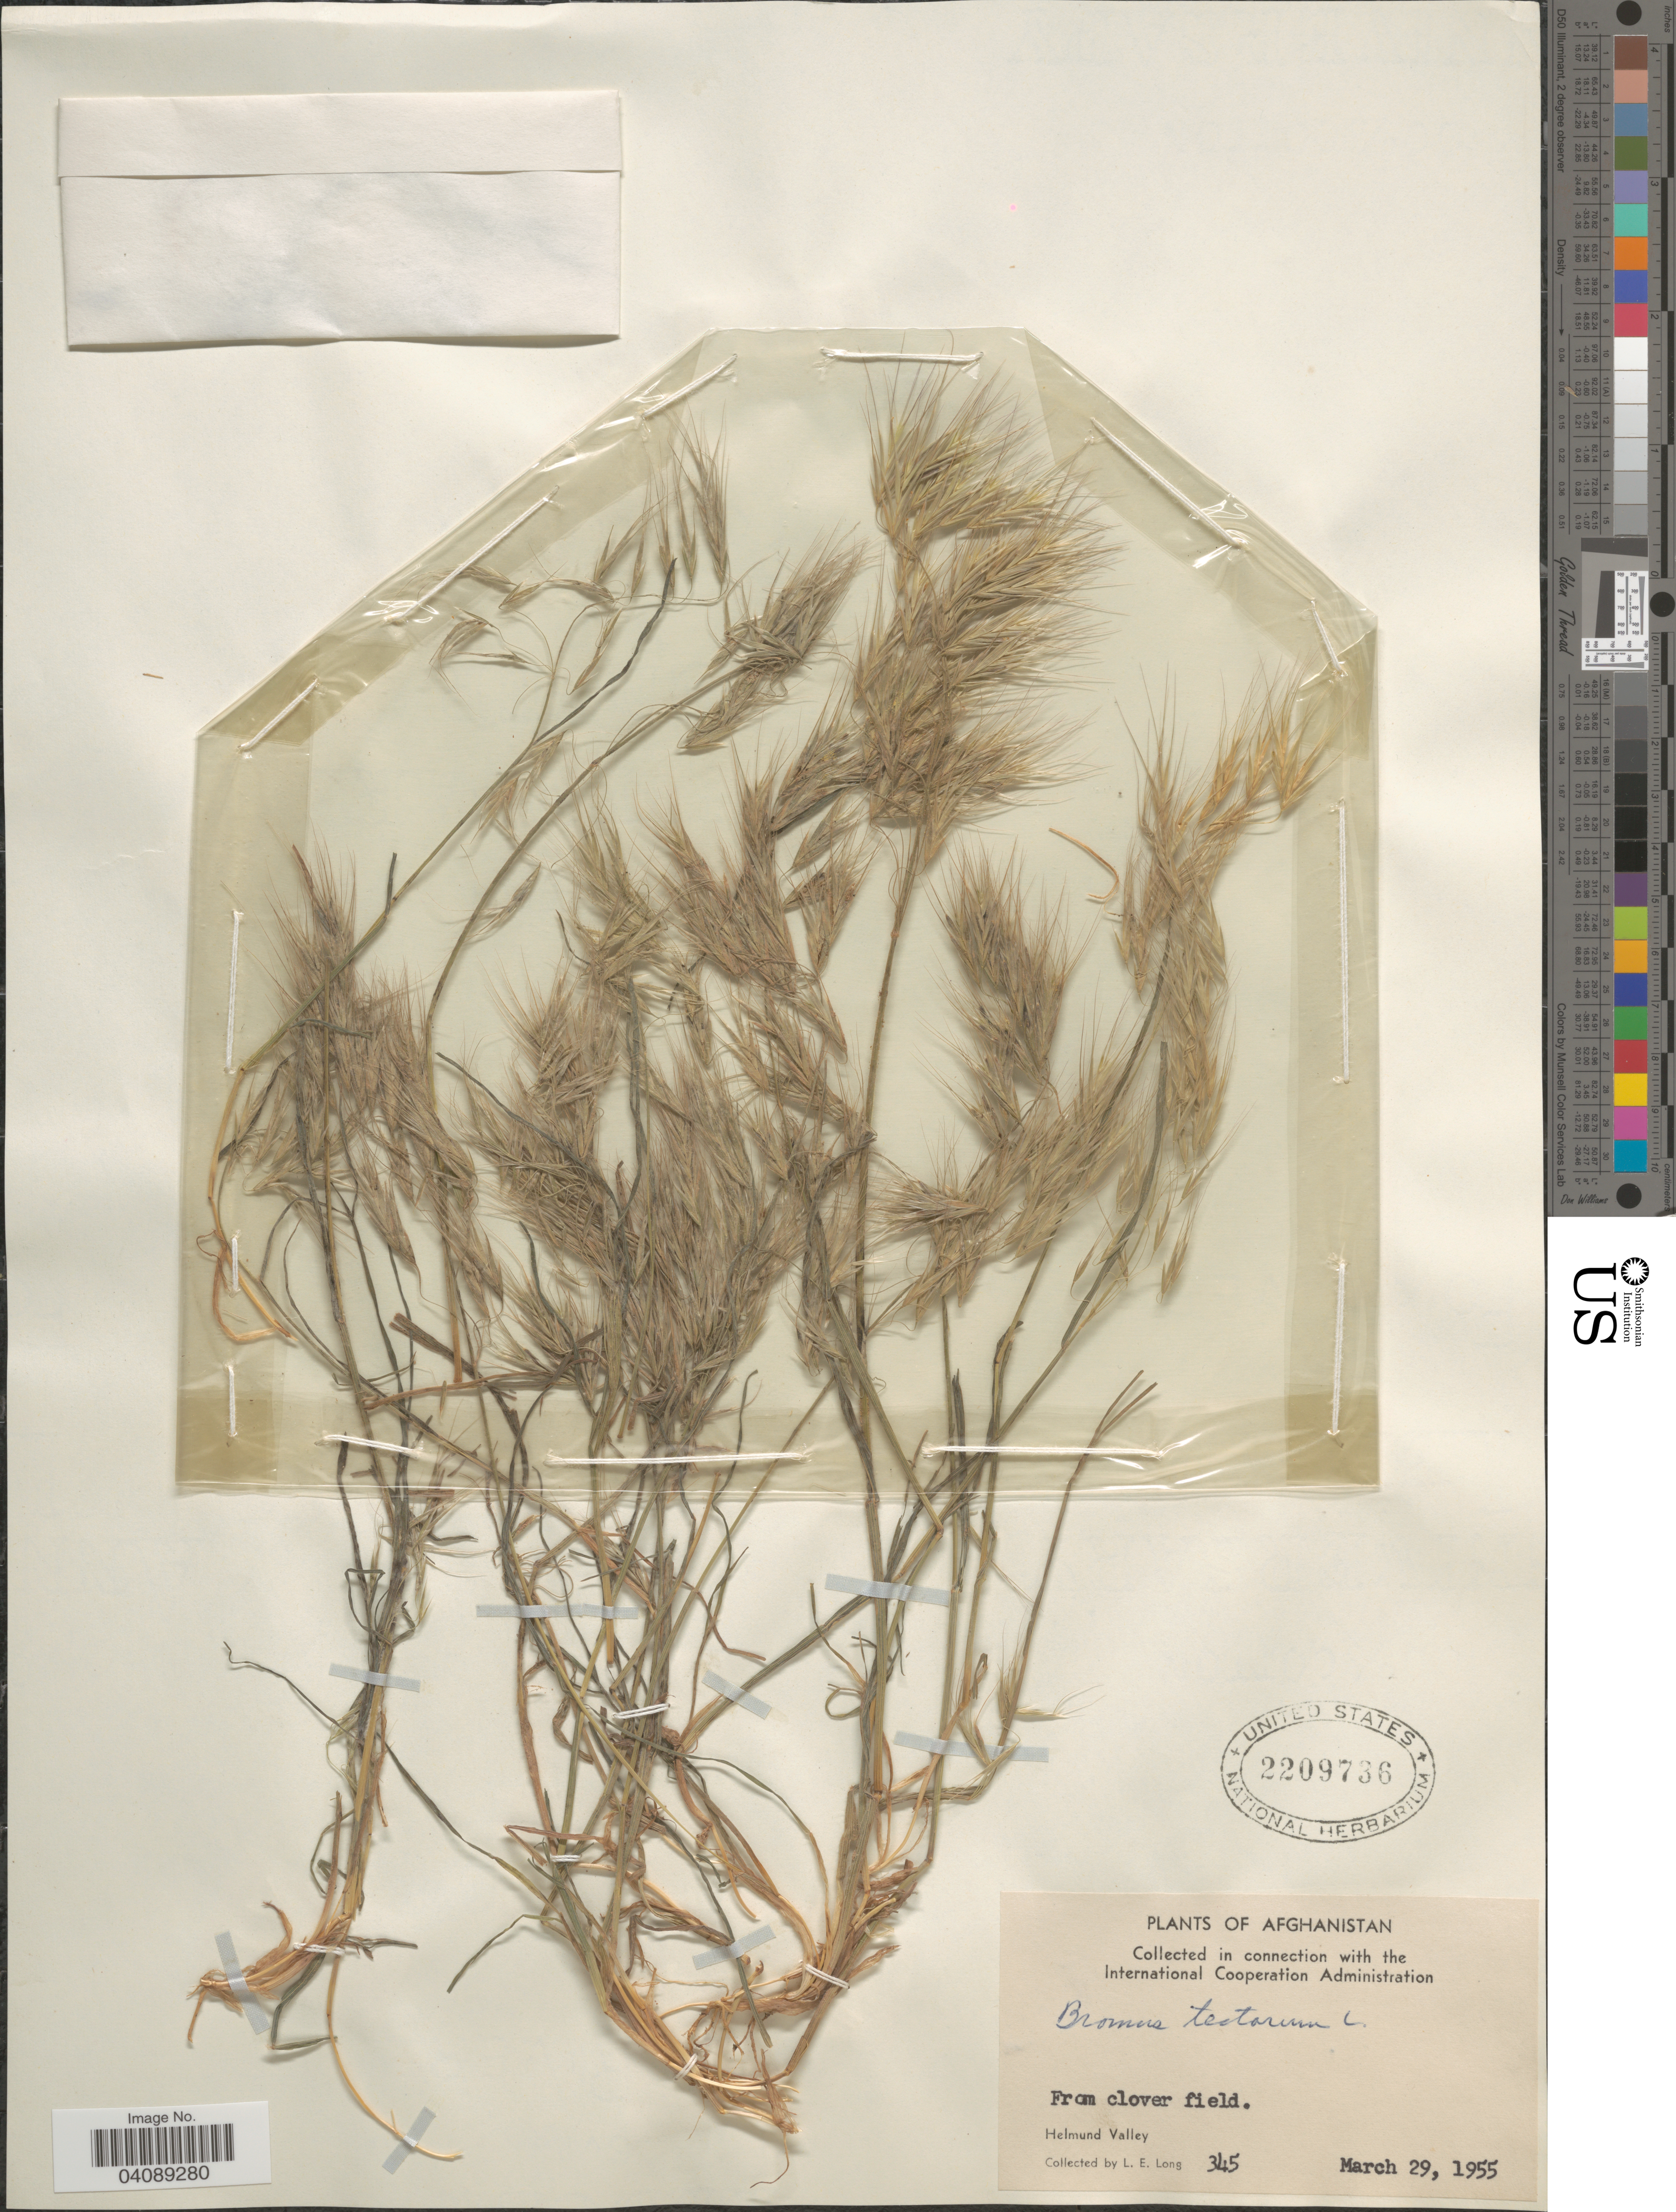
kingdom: Plantae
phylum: Tracheophyta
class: Liliopsida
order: Poales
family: Poaceae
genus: Bromus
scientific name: Bromus tectorum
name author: L.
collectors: L. E. Long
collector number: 345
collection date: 1955-03-29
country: Afghanistan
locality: Helmund Valley.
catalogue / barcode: US 2209736